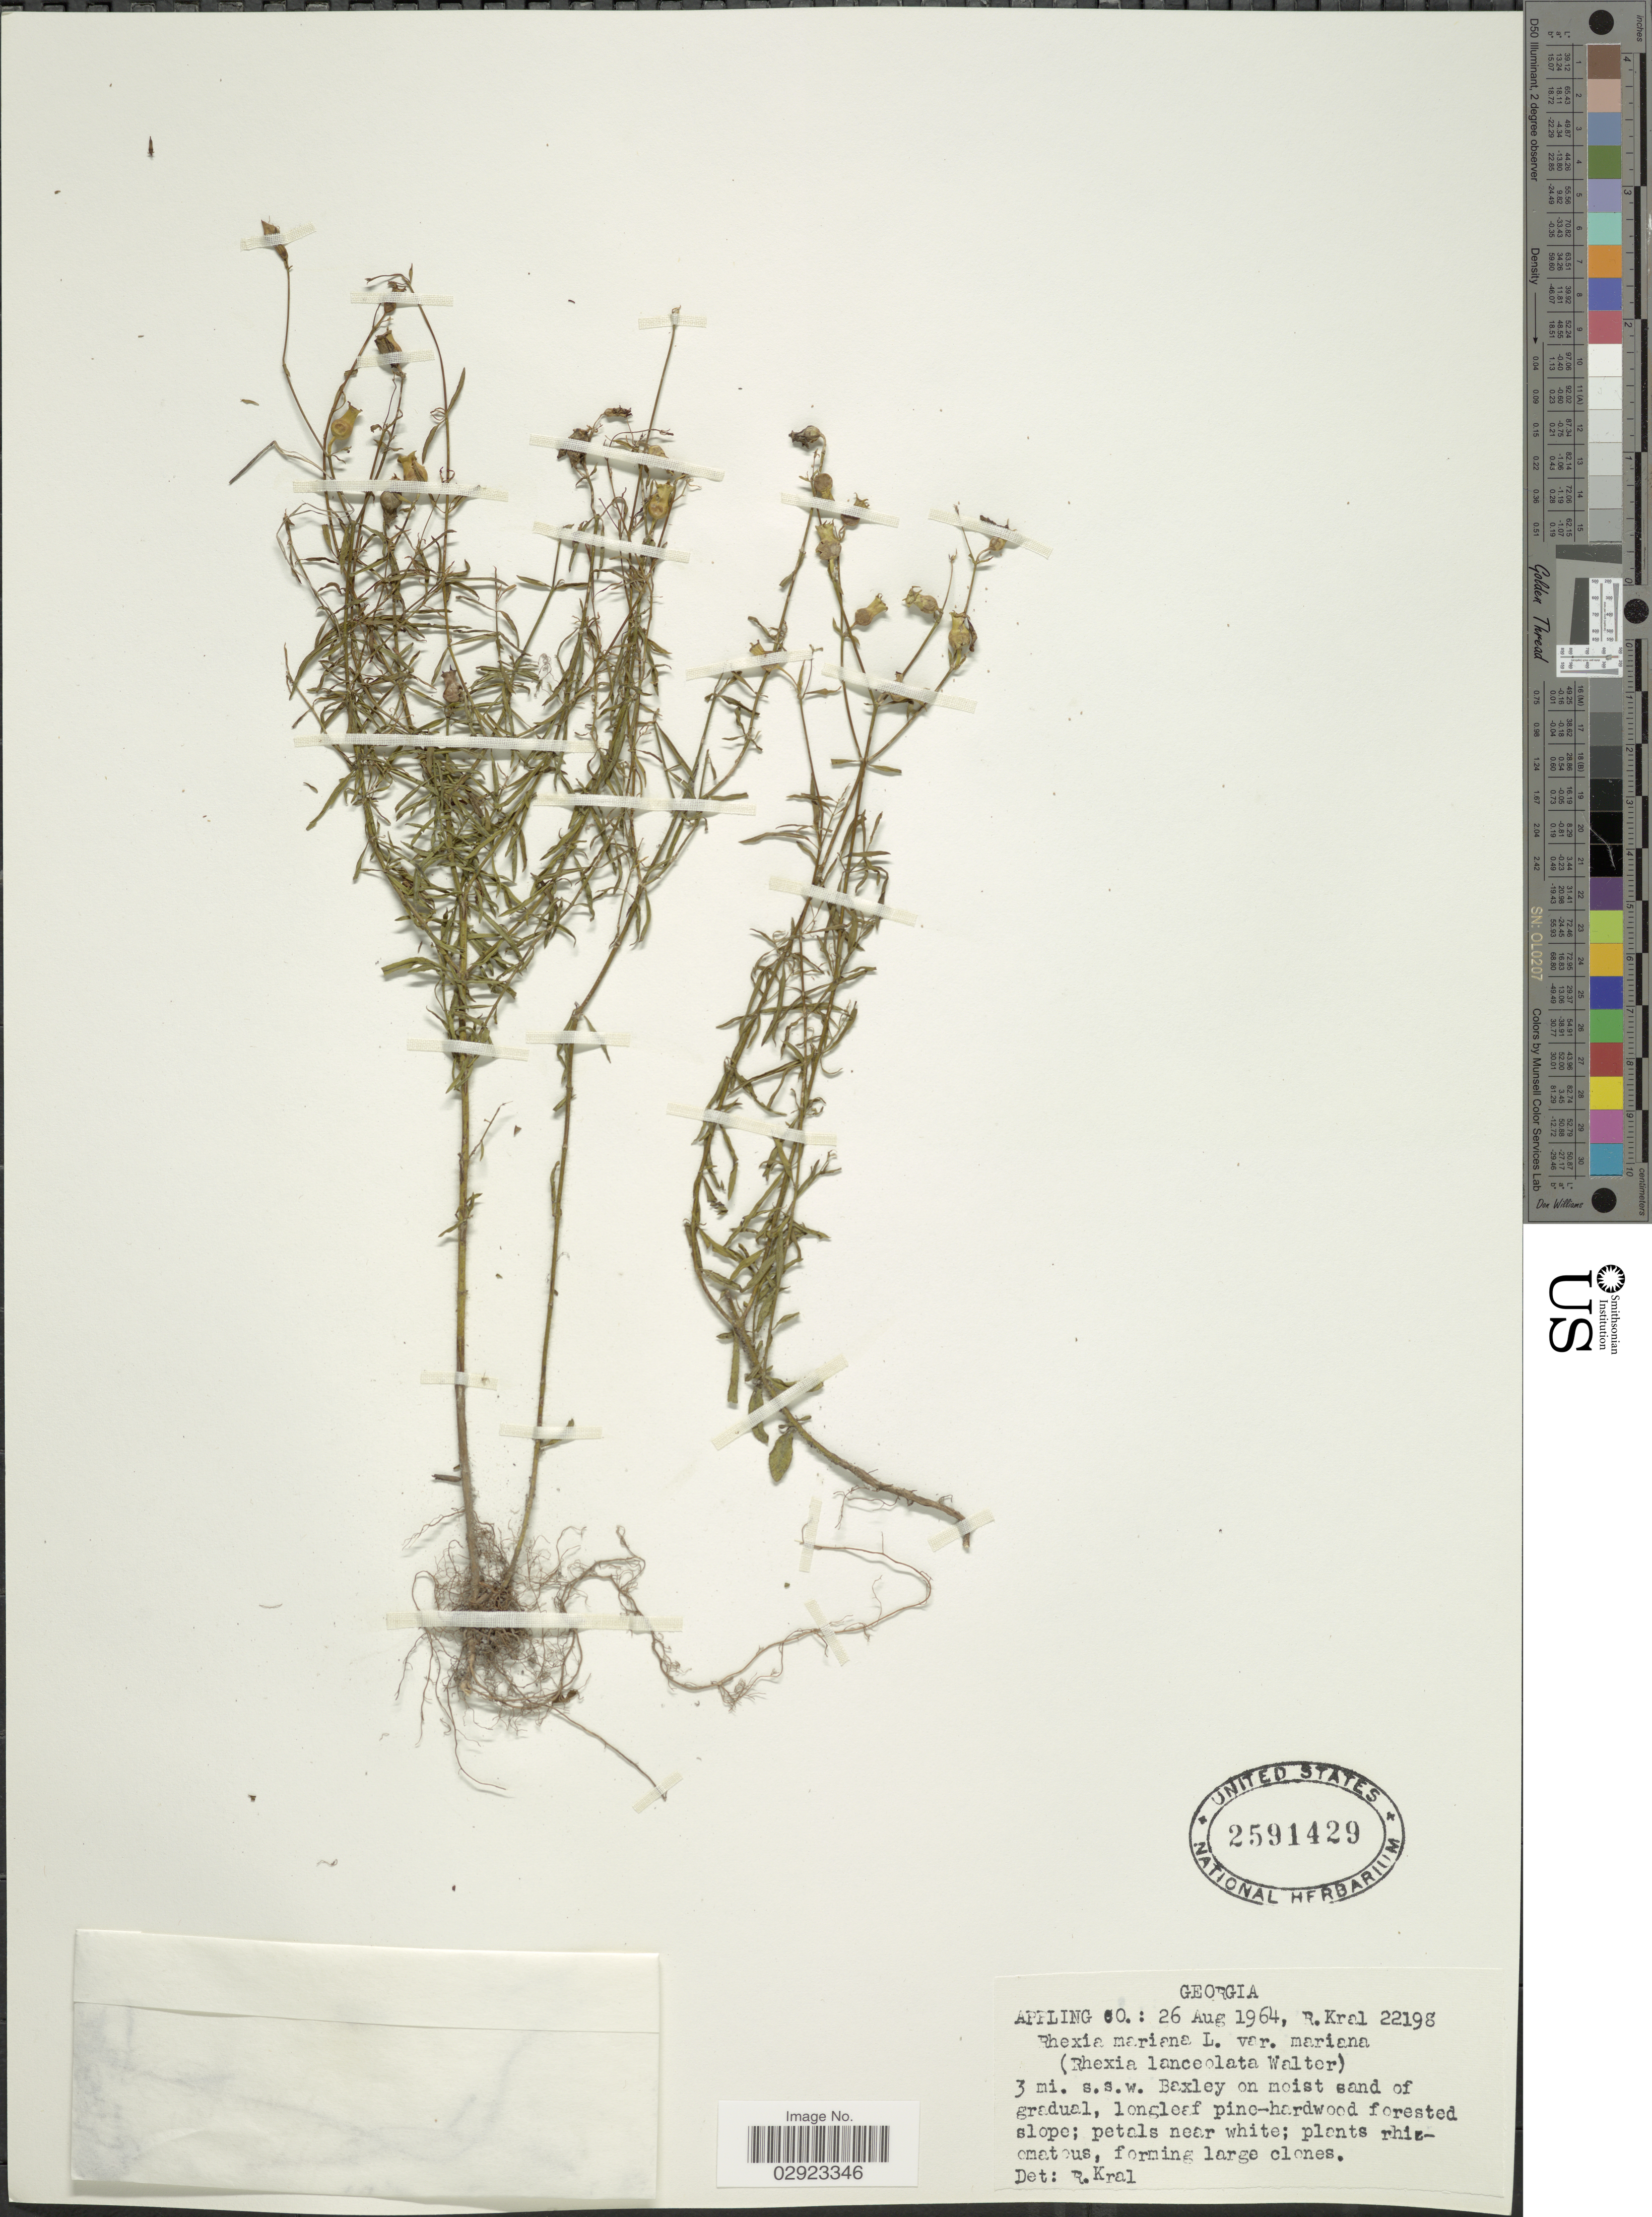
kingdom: Plantae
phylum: Tracheophyta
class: Magnoliopsida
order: Myrtales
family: Melastomataceae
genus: Rhexia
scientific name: Rhexia mariana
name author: L.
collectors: R. Kral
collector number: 22198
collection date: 1964-08-26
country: United States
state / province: Georgia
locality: Appling Co., 3 mi. s.s.w Baxley.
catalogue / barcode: US 2591429